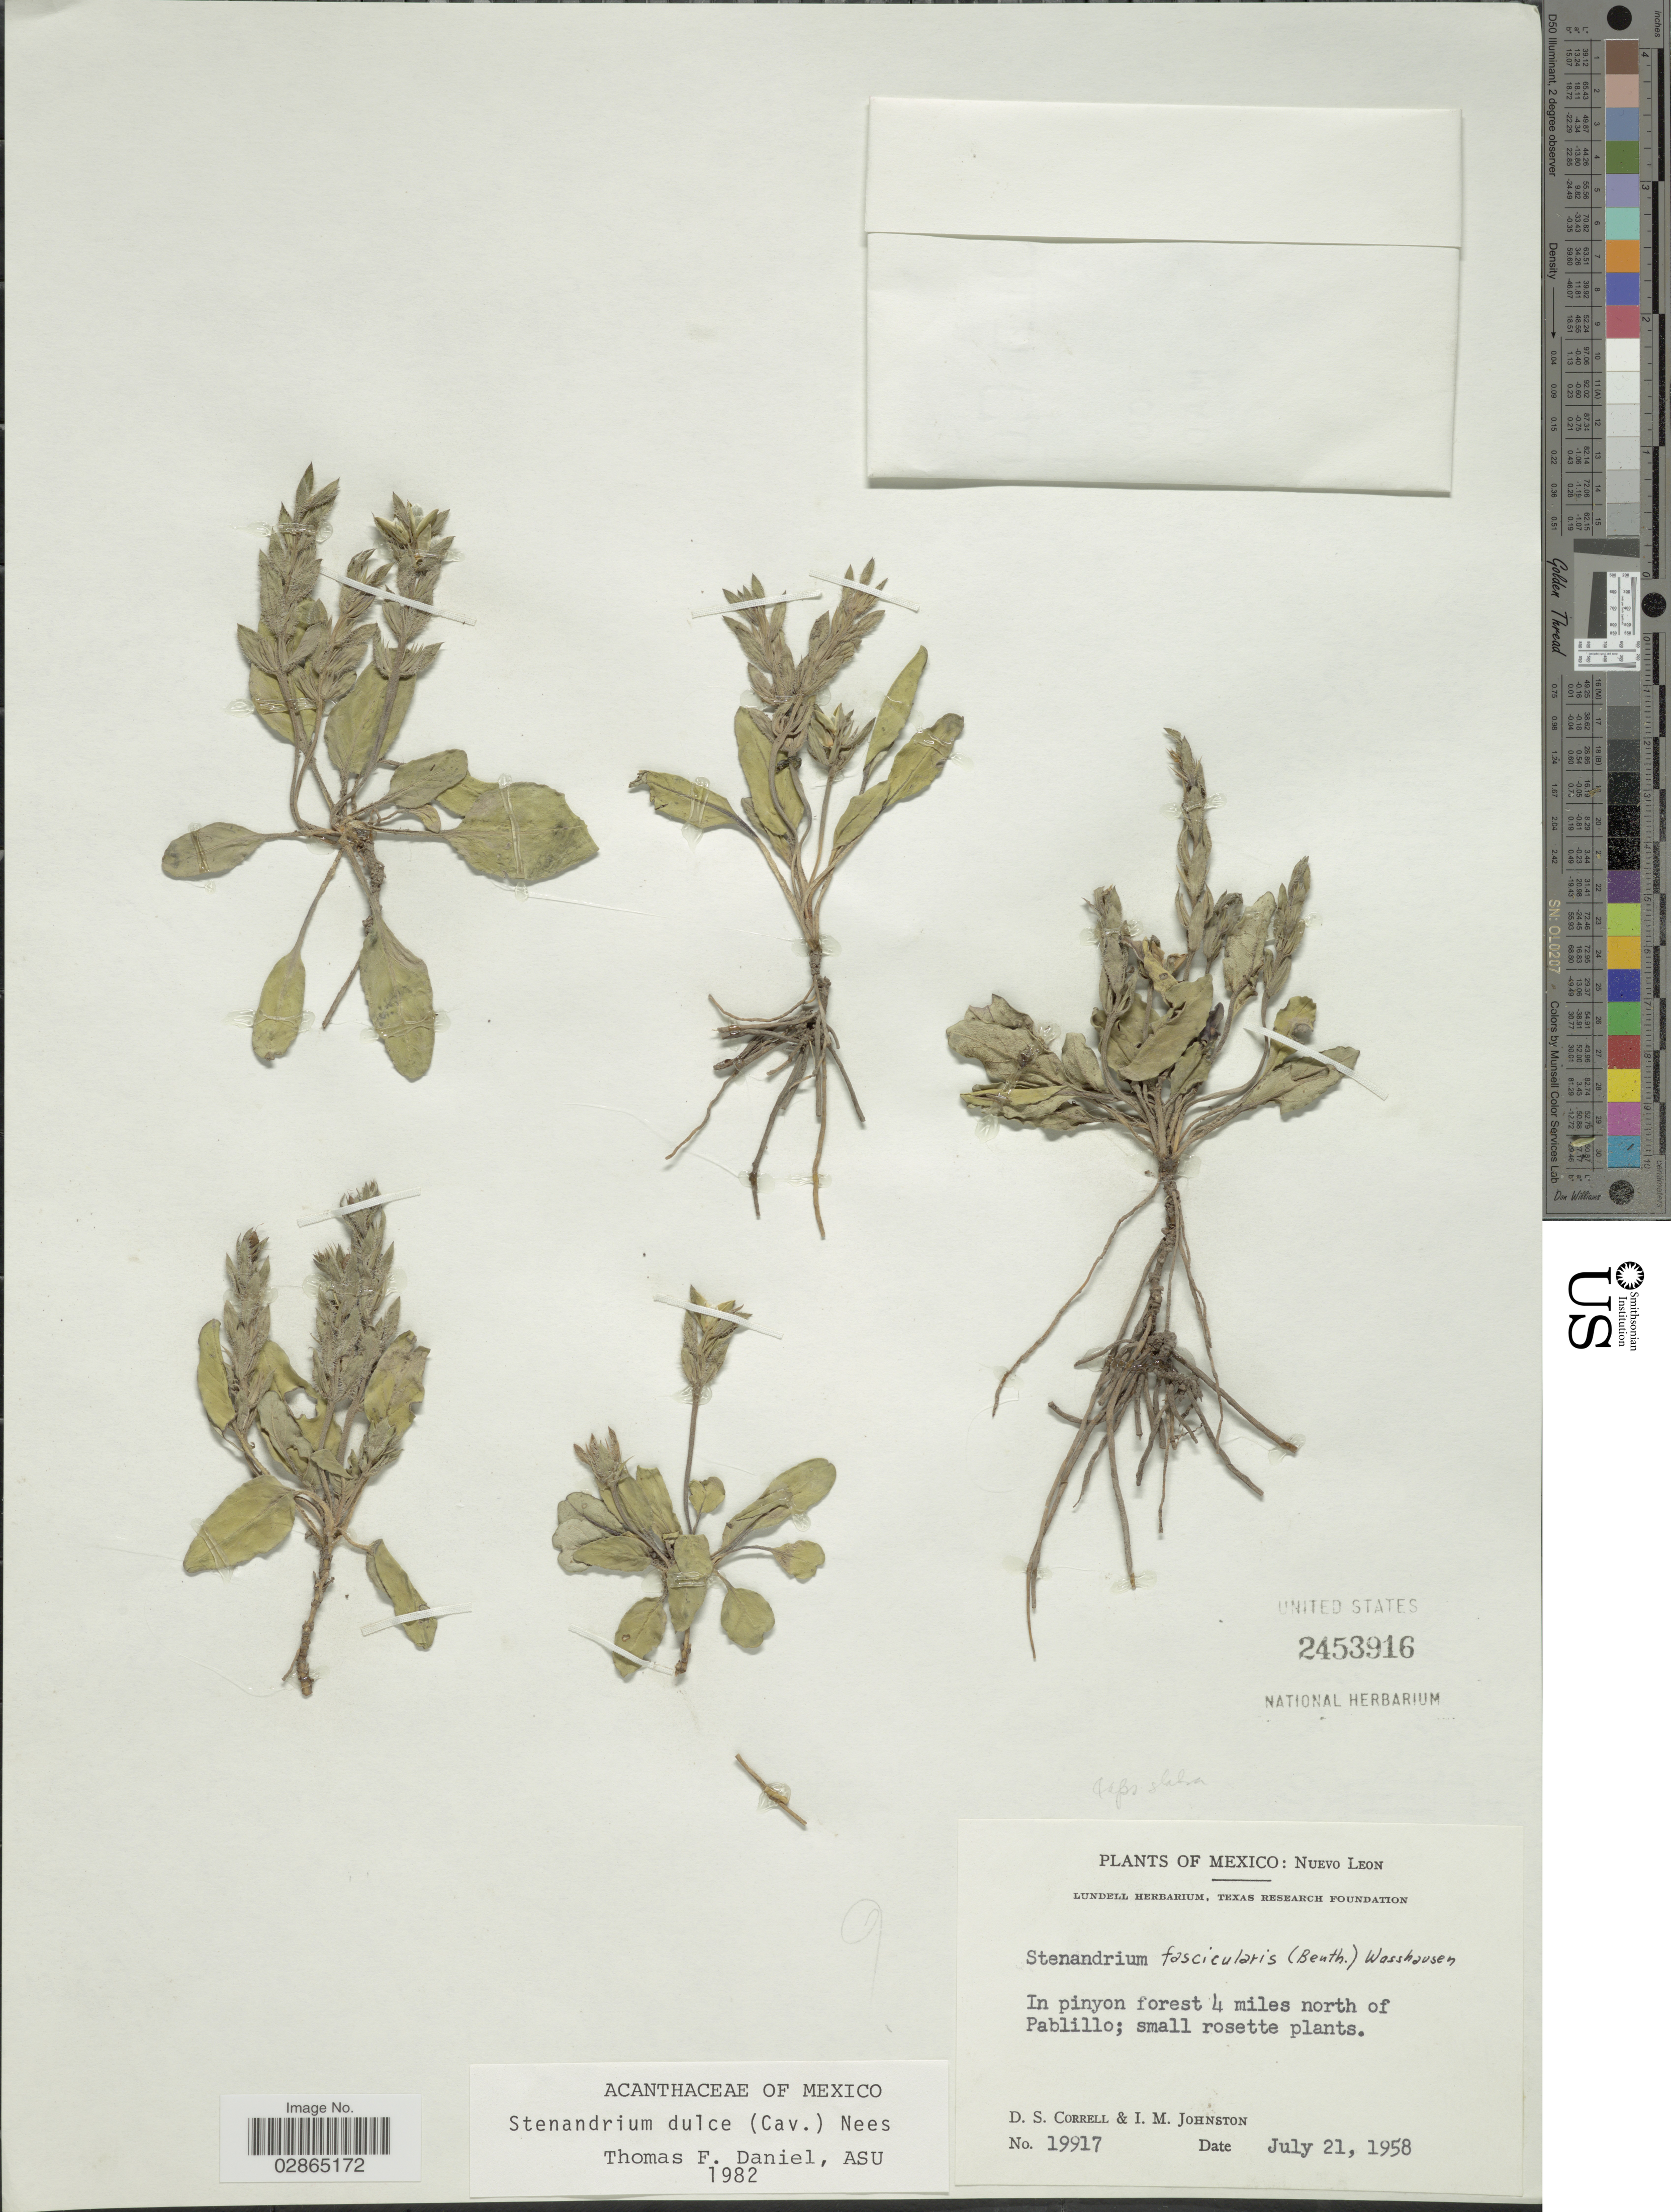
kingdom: Plantae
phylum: Tracheophyta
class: Magnoliopsida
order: Lamiales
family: Acanthaceae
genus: Stenandrium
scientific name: Stenandrium fasciculare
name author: (Benth.) Wassh.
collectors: D. S. Correll & I.M. Johnston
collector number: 19917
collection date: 1958-07-21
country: Mexico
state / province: Nuevo León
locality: In pinyon forest 4 miles north of Pablillo.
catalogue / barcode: US 2453916